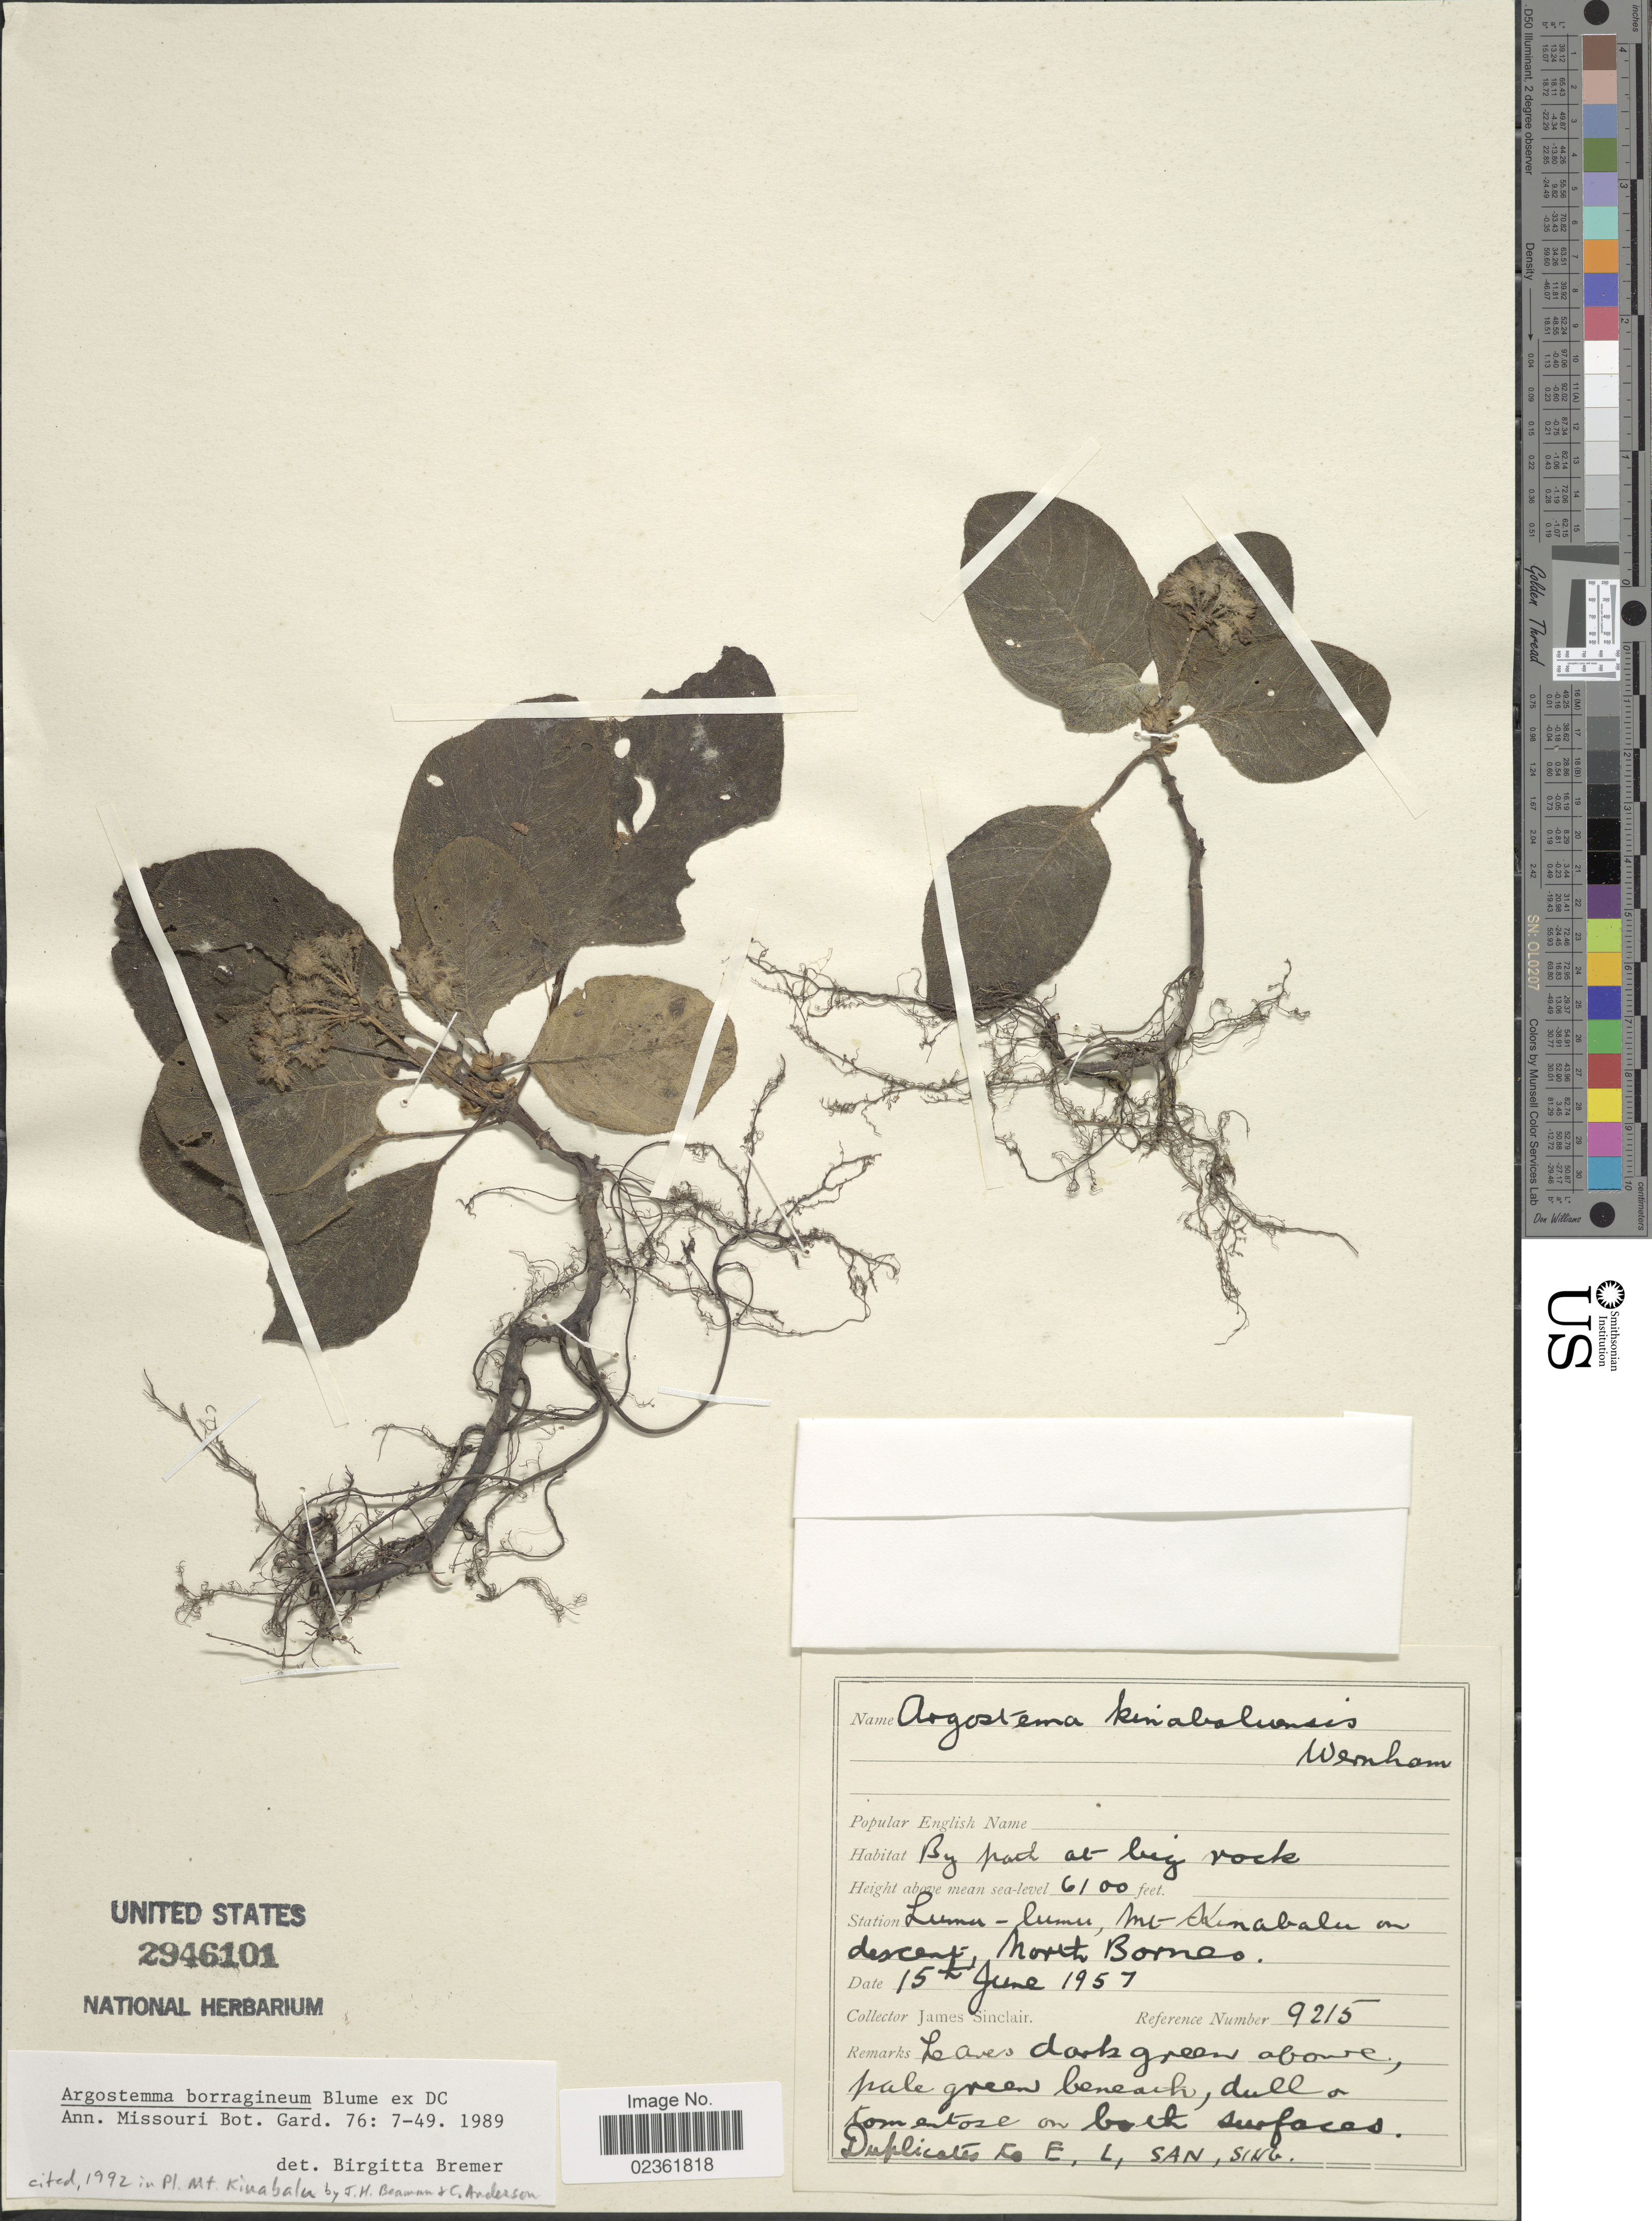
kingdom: Plantae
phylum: Tracheophyta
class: Magnoliopsida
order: Gentianales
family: Rubiaceae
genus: Argostemma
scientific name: Argostemma borragineum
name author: Blume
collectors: J. Sinclair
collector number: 9215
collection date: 1957-06-15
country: Malaysia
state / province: Sabah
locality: Luma-lumu, Mt. Kinabalu on descent, North Borneo, by path at big rock.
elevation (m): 1859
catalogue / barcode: US 2946101